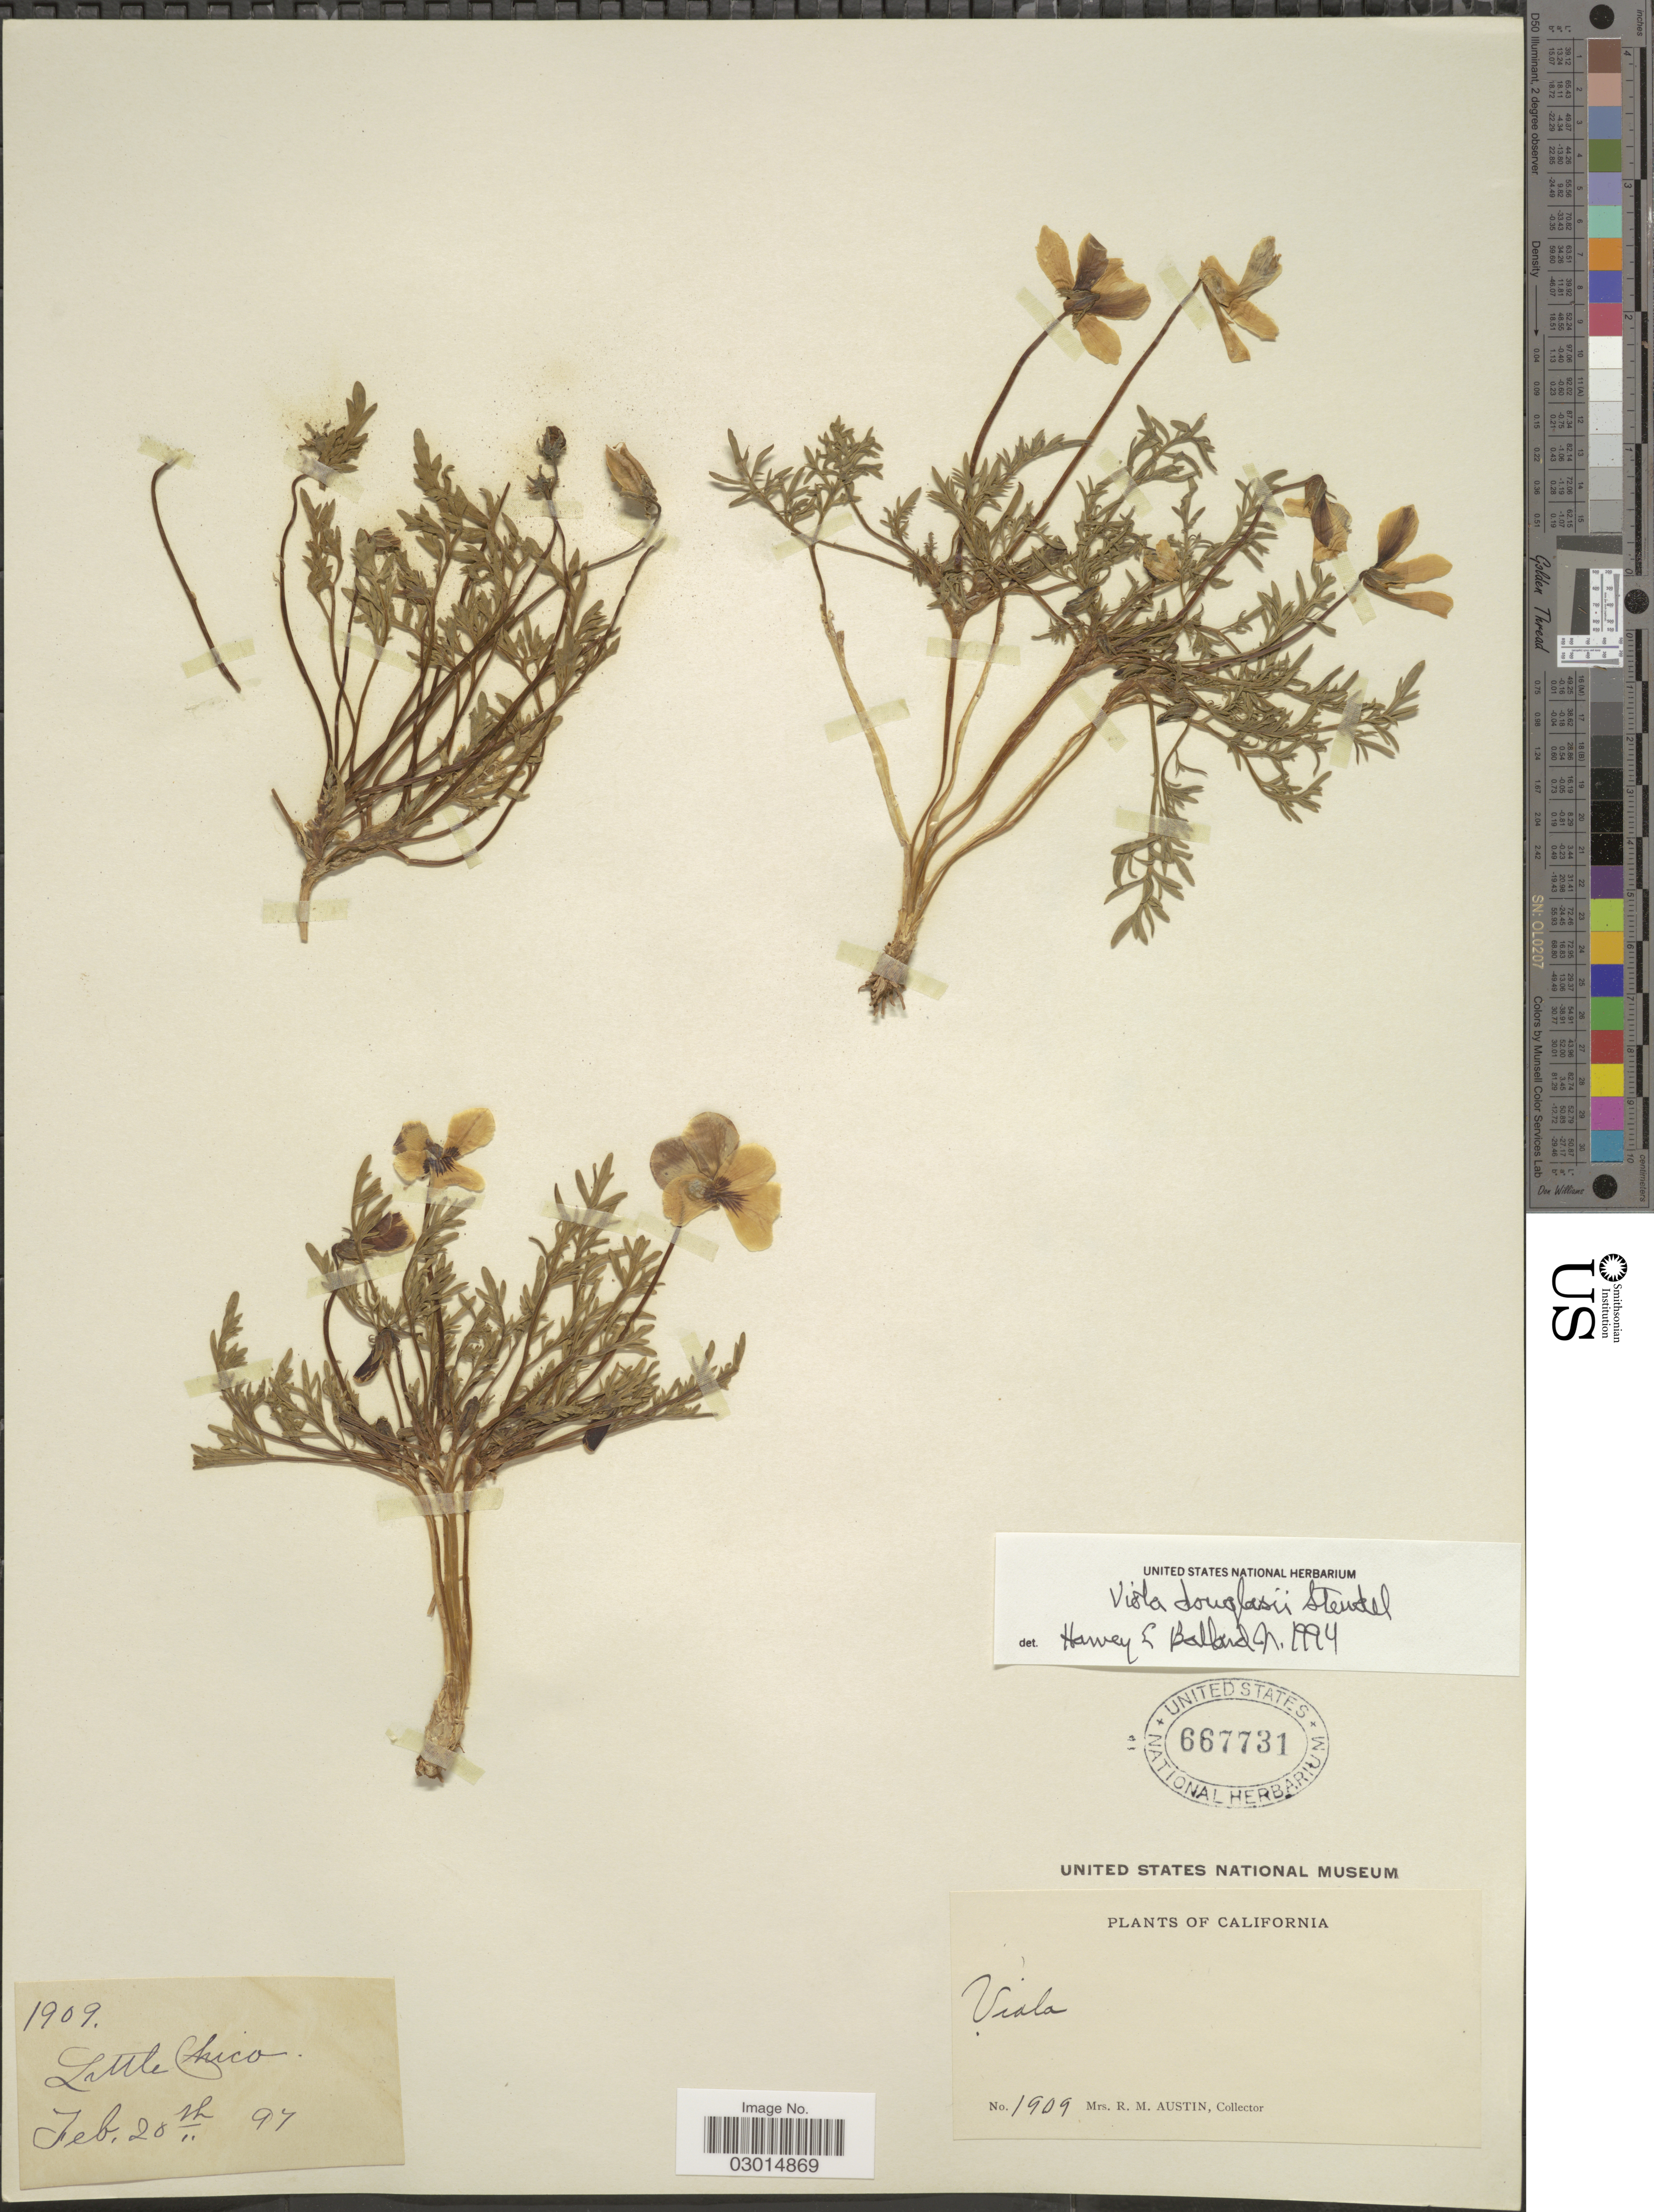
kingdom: Plantae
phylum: Tracheophyta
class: Magnoliopsida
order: Malpighiales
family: Violaceae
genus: Viola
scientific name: Viola douglasii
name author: Steud.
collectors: R. Austin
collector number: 1909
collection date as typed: Transcribed d/m/y: 20/2/97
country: United States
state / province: California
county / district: Butte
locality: Little Chico.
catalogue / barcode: US 667731